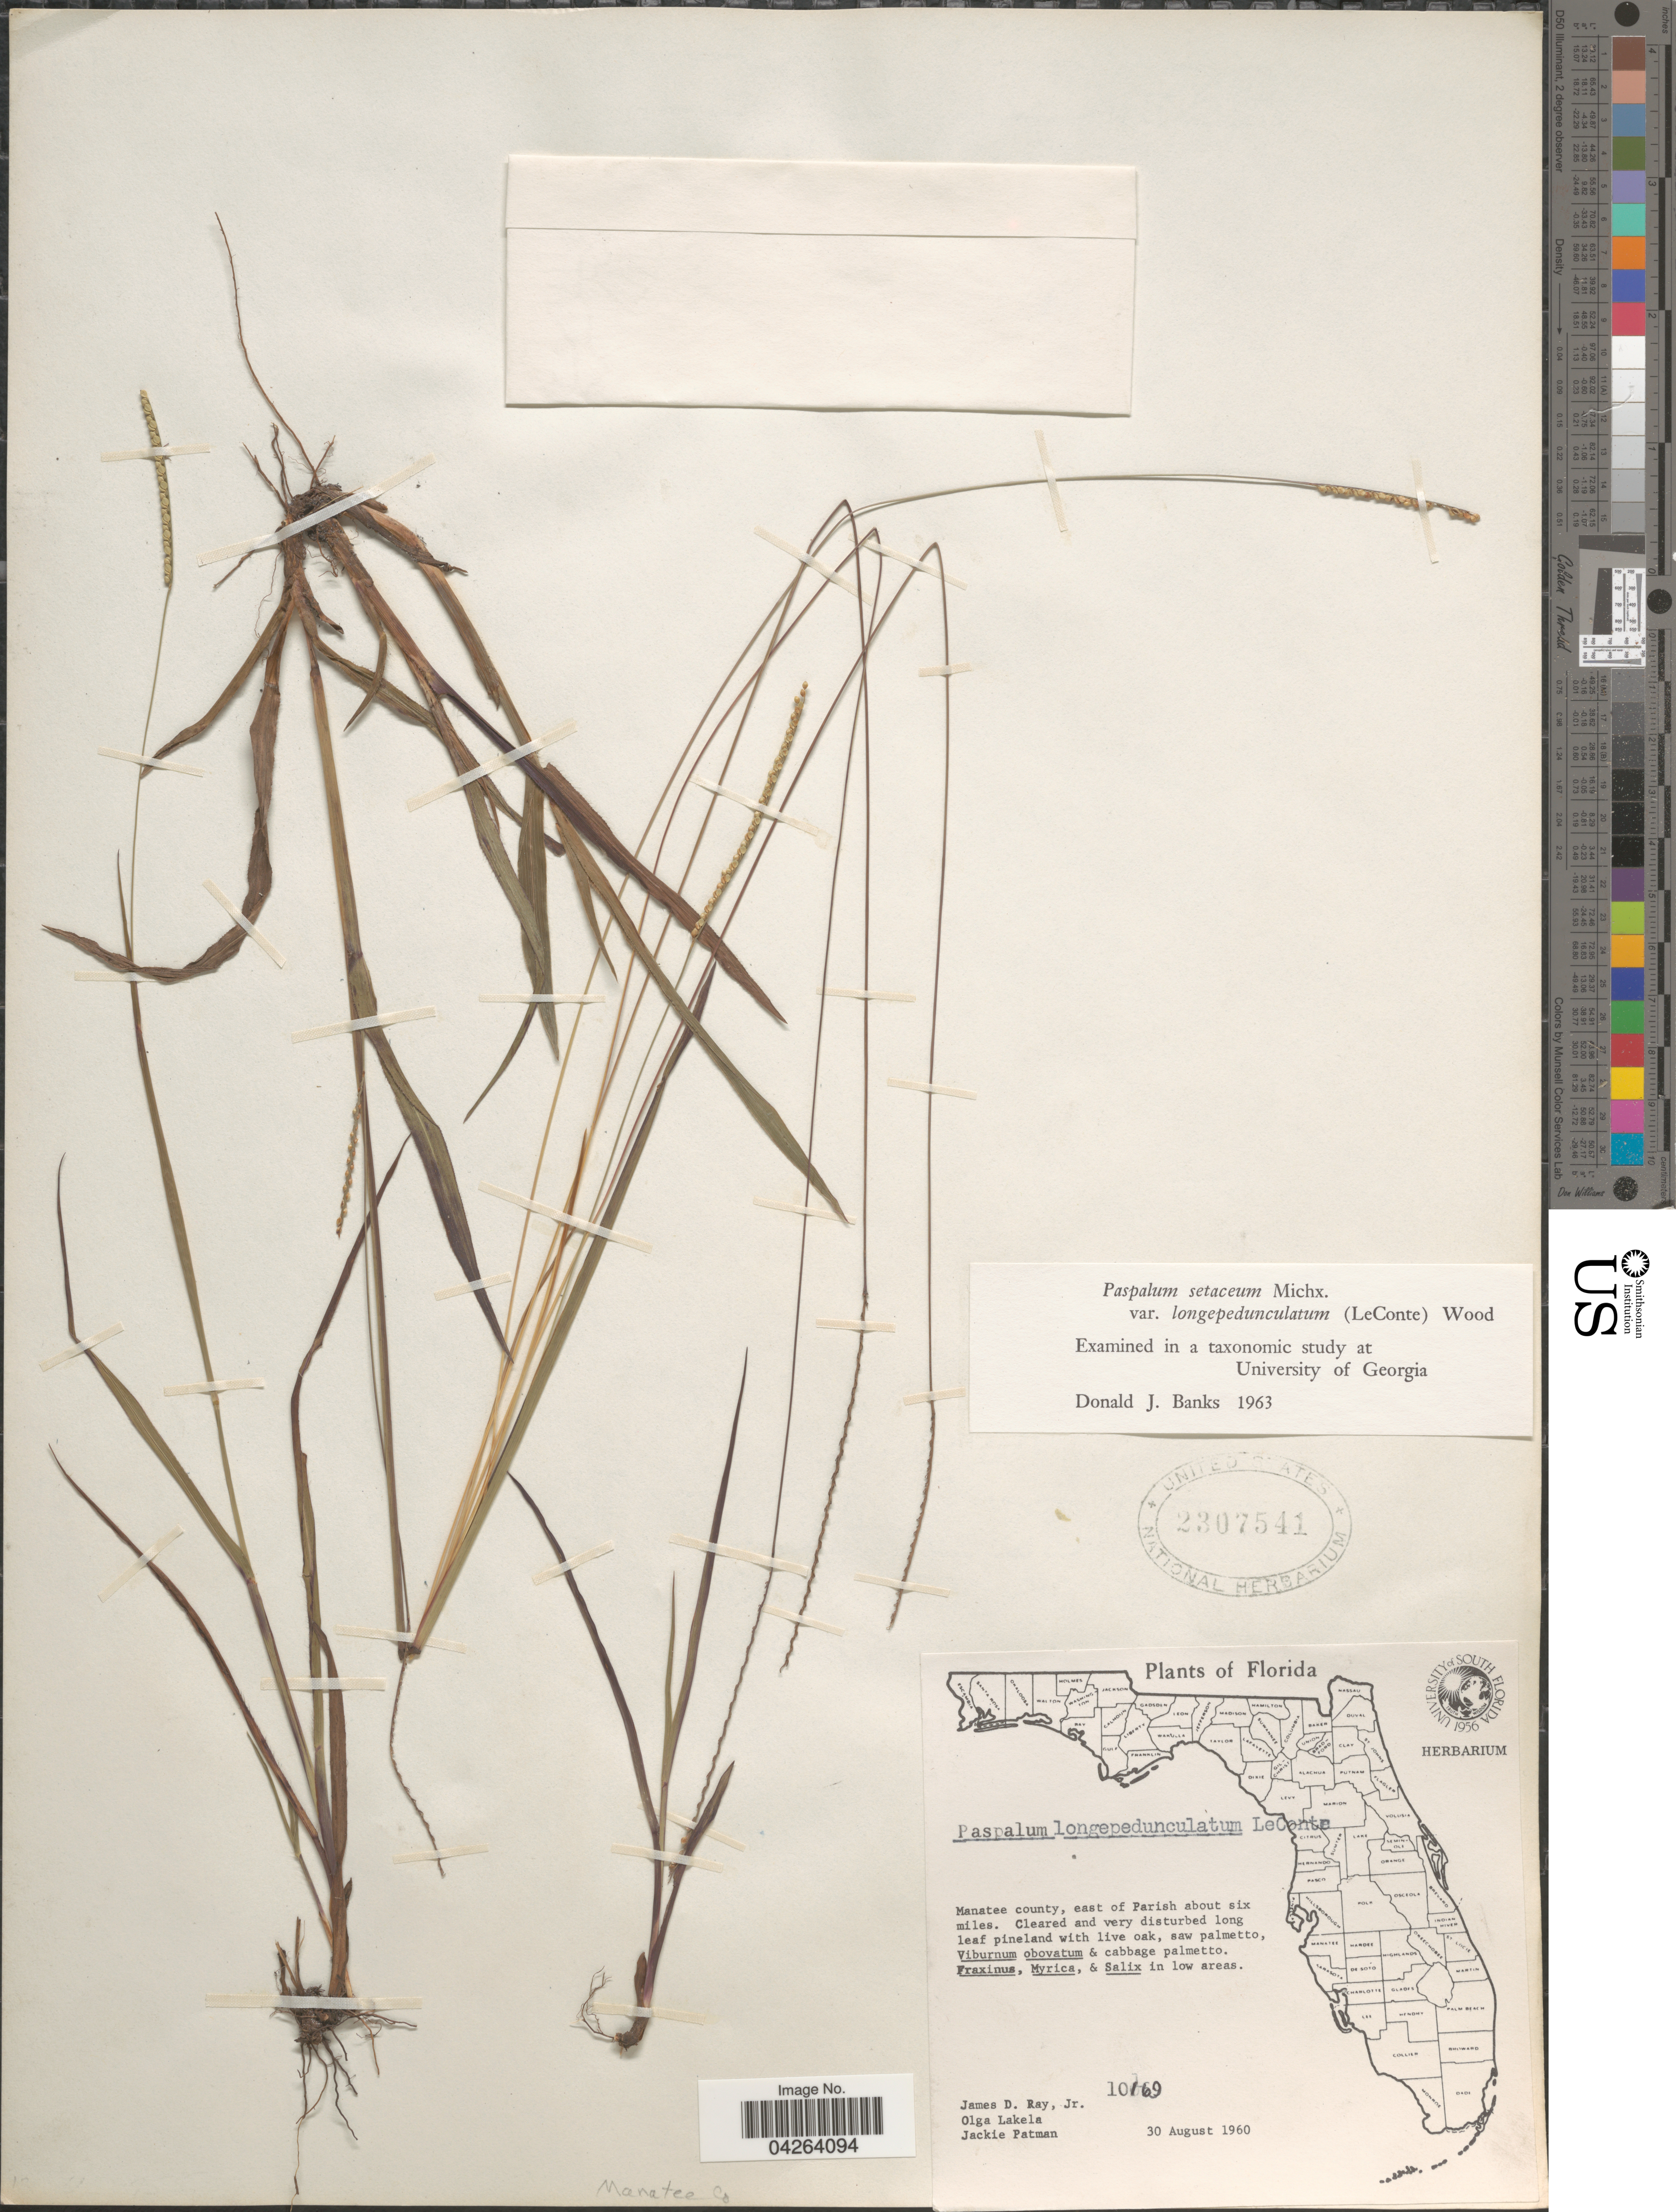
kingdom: Plantae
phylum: Tracheophyta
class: Liliopsida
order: Poales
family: Poaceae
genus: Paspalum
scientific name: Paspalum setaceum var. longipedunculatum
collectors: J. D. Ray Jr., O. K. Lakela & J. Patman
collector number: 10169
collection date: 1960-08-30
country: United States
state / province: Florida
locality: Manatee County, east of Parish about six miles.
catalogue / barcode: US 2307541